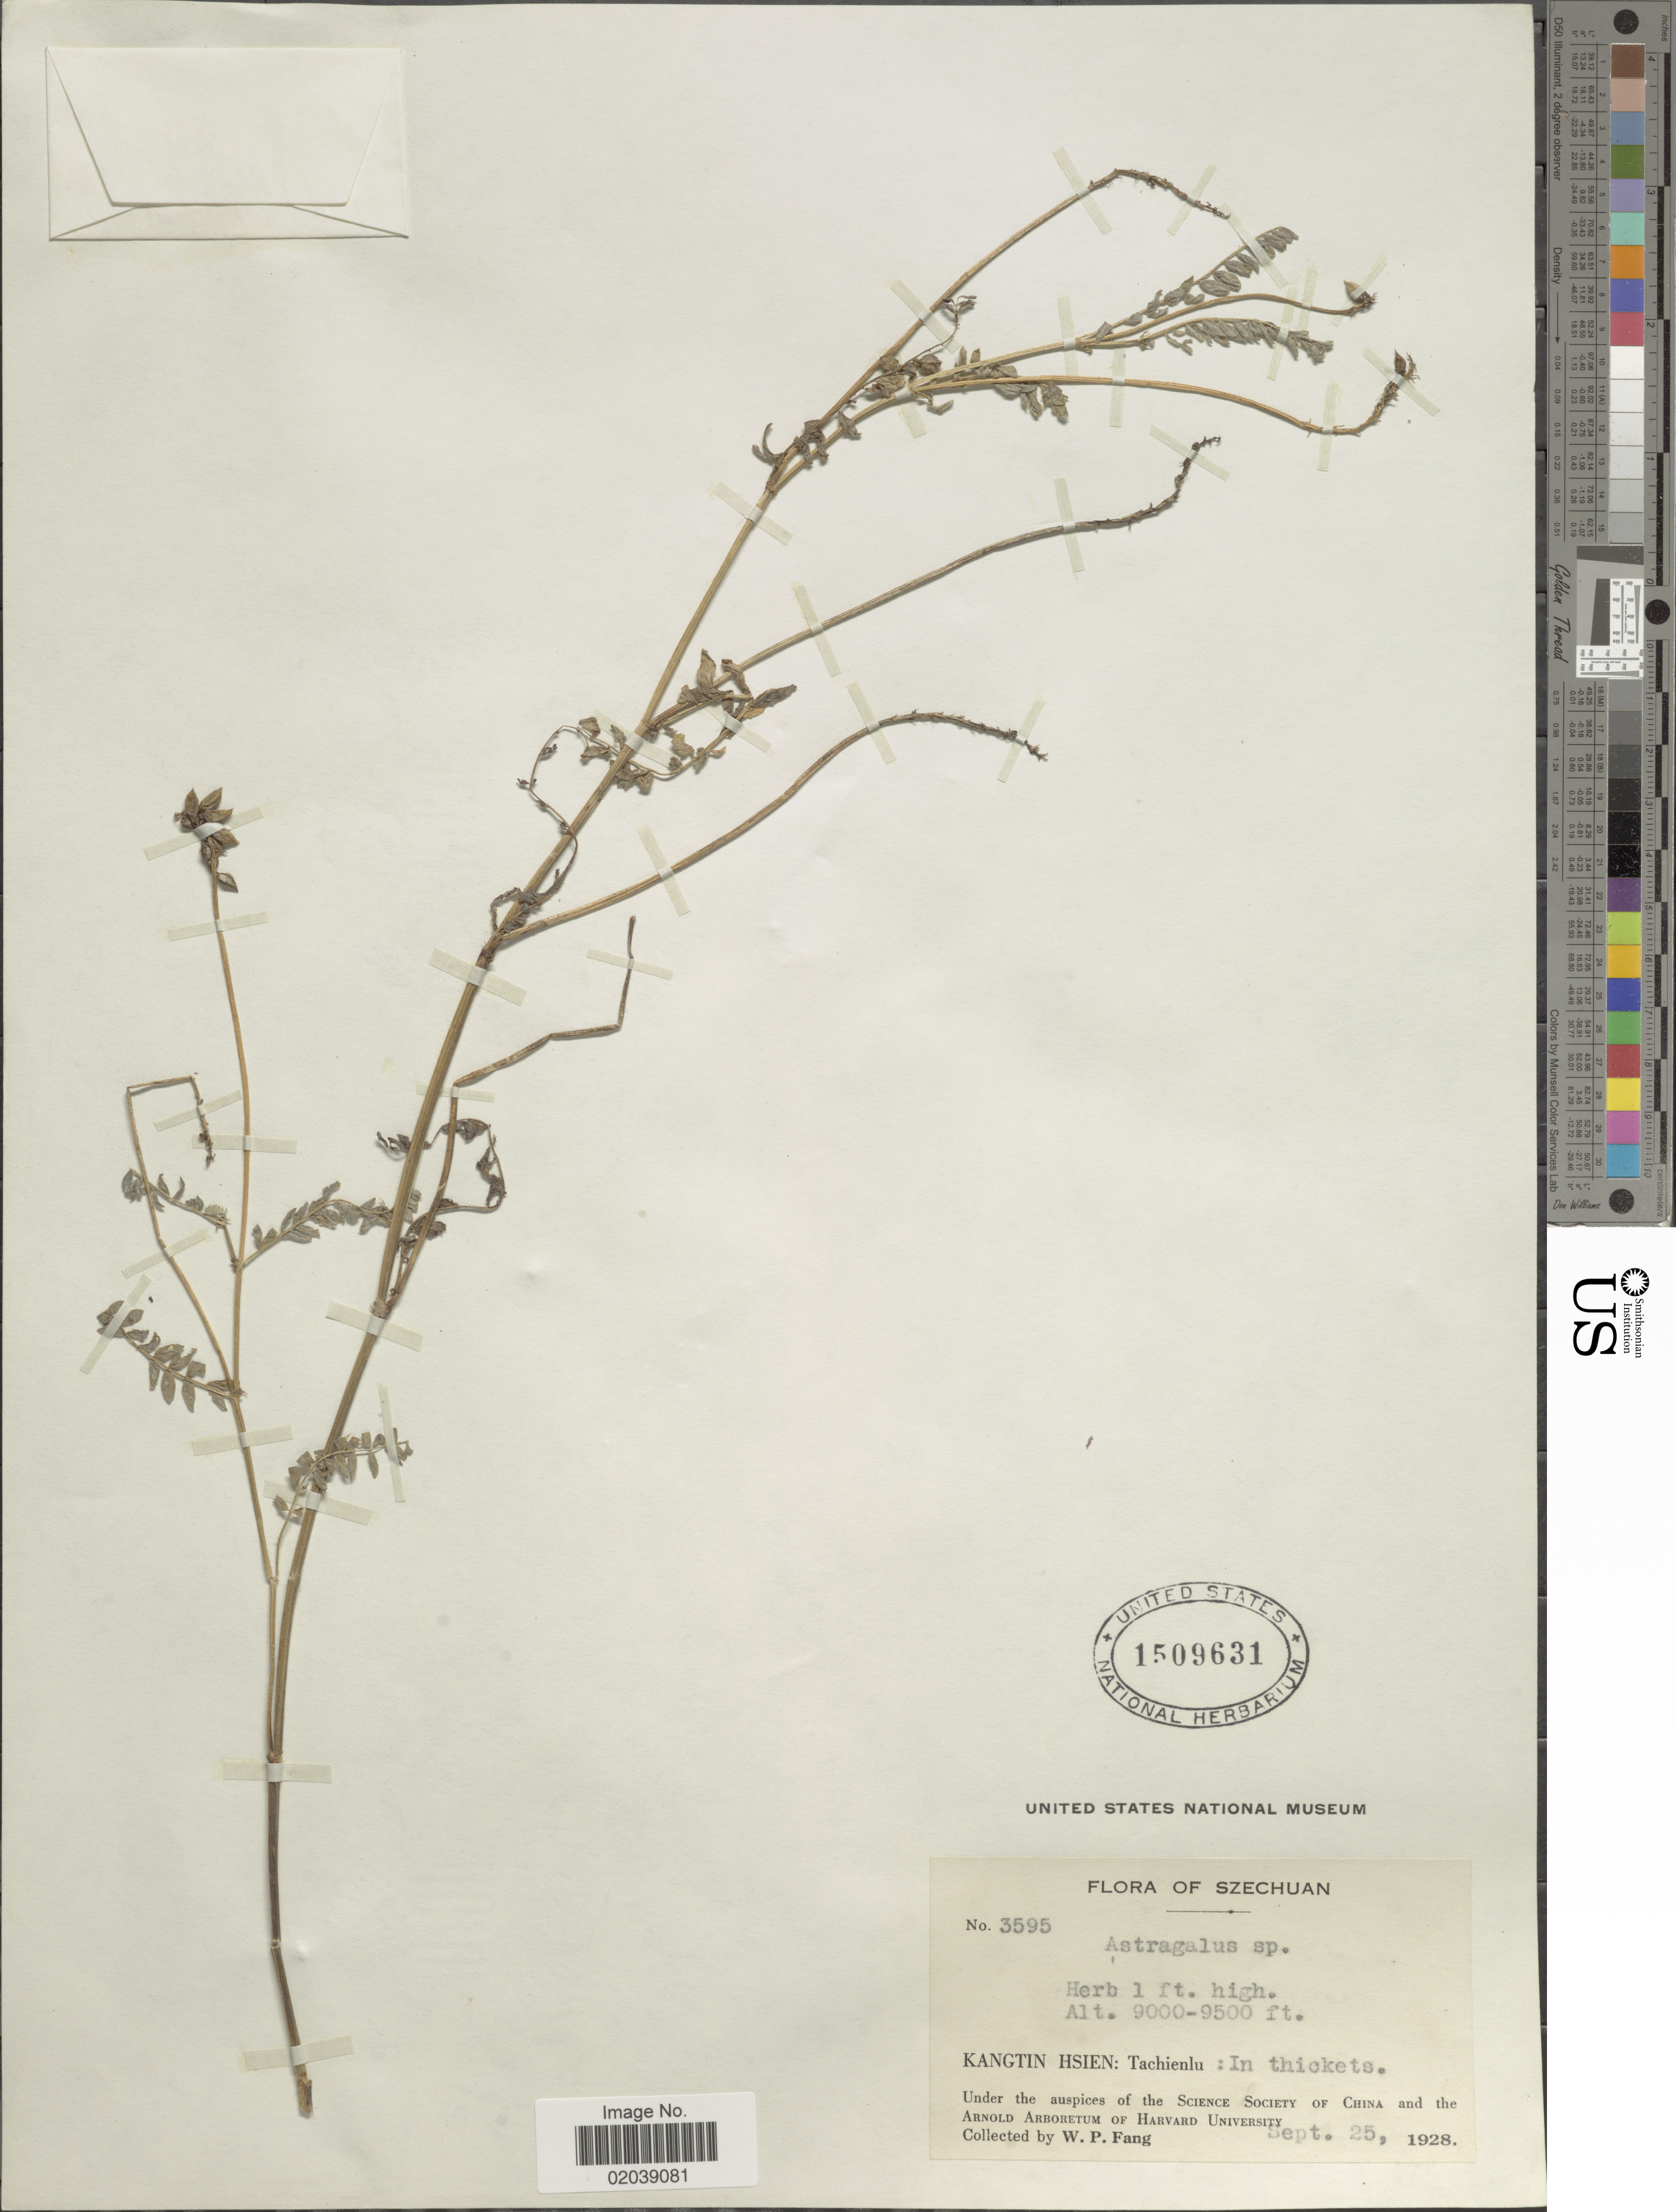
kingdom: Plantae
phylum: Tracheophyta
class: Magnoliopsida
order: Fabales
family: Fabaceae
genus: Astragalus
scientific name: Astragalus sp.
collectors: W. P. Fang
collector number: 3595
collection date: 1928-09-25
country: China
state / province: Sichuan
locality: Szechuan, Kangtin Hsien: Tachienlu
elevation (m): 2743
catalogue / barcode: US 1509631